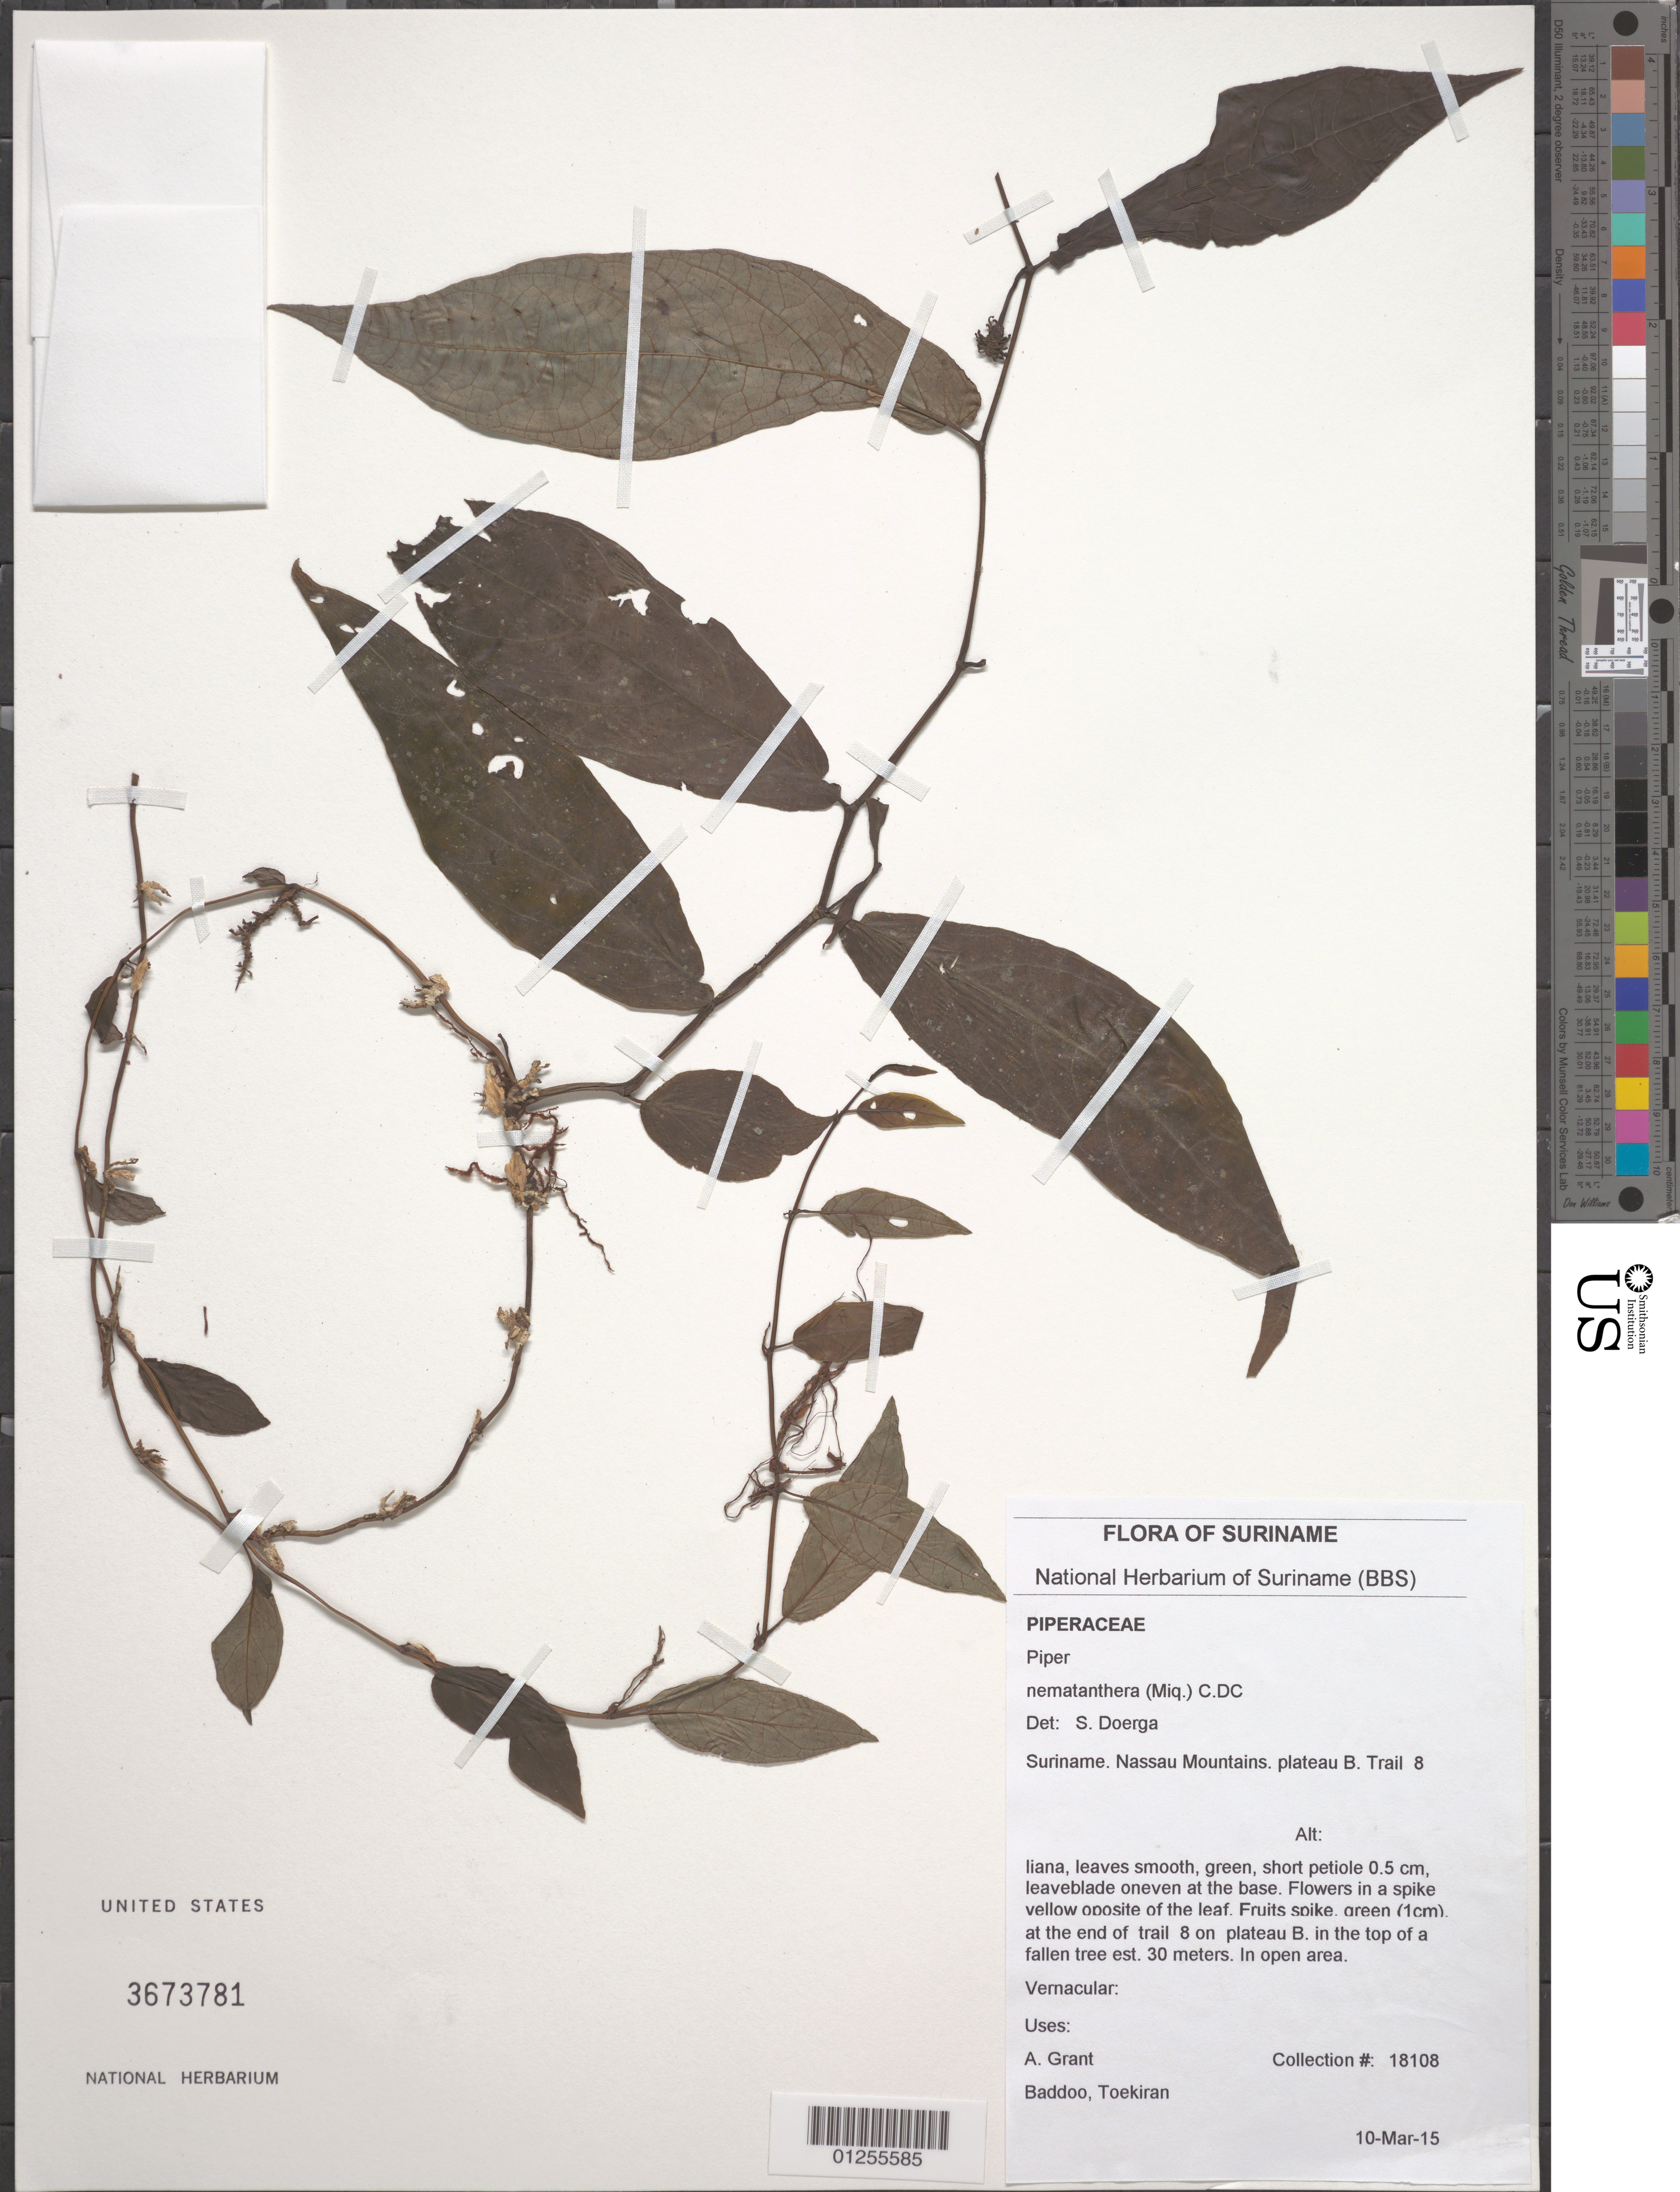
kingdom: Plantae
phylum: Tracheophyta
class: Magnoliopsida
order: Piperales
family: Piperaceae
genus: Piper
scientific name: Piper nematanthera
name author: C. DC.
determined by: Doerga, S.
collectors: A. Grant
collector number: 18108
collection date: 2010-03-15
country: Suriname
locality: Nassau Mountains, plateau B. Trail 8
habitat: Open area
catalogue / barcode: US 3673781